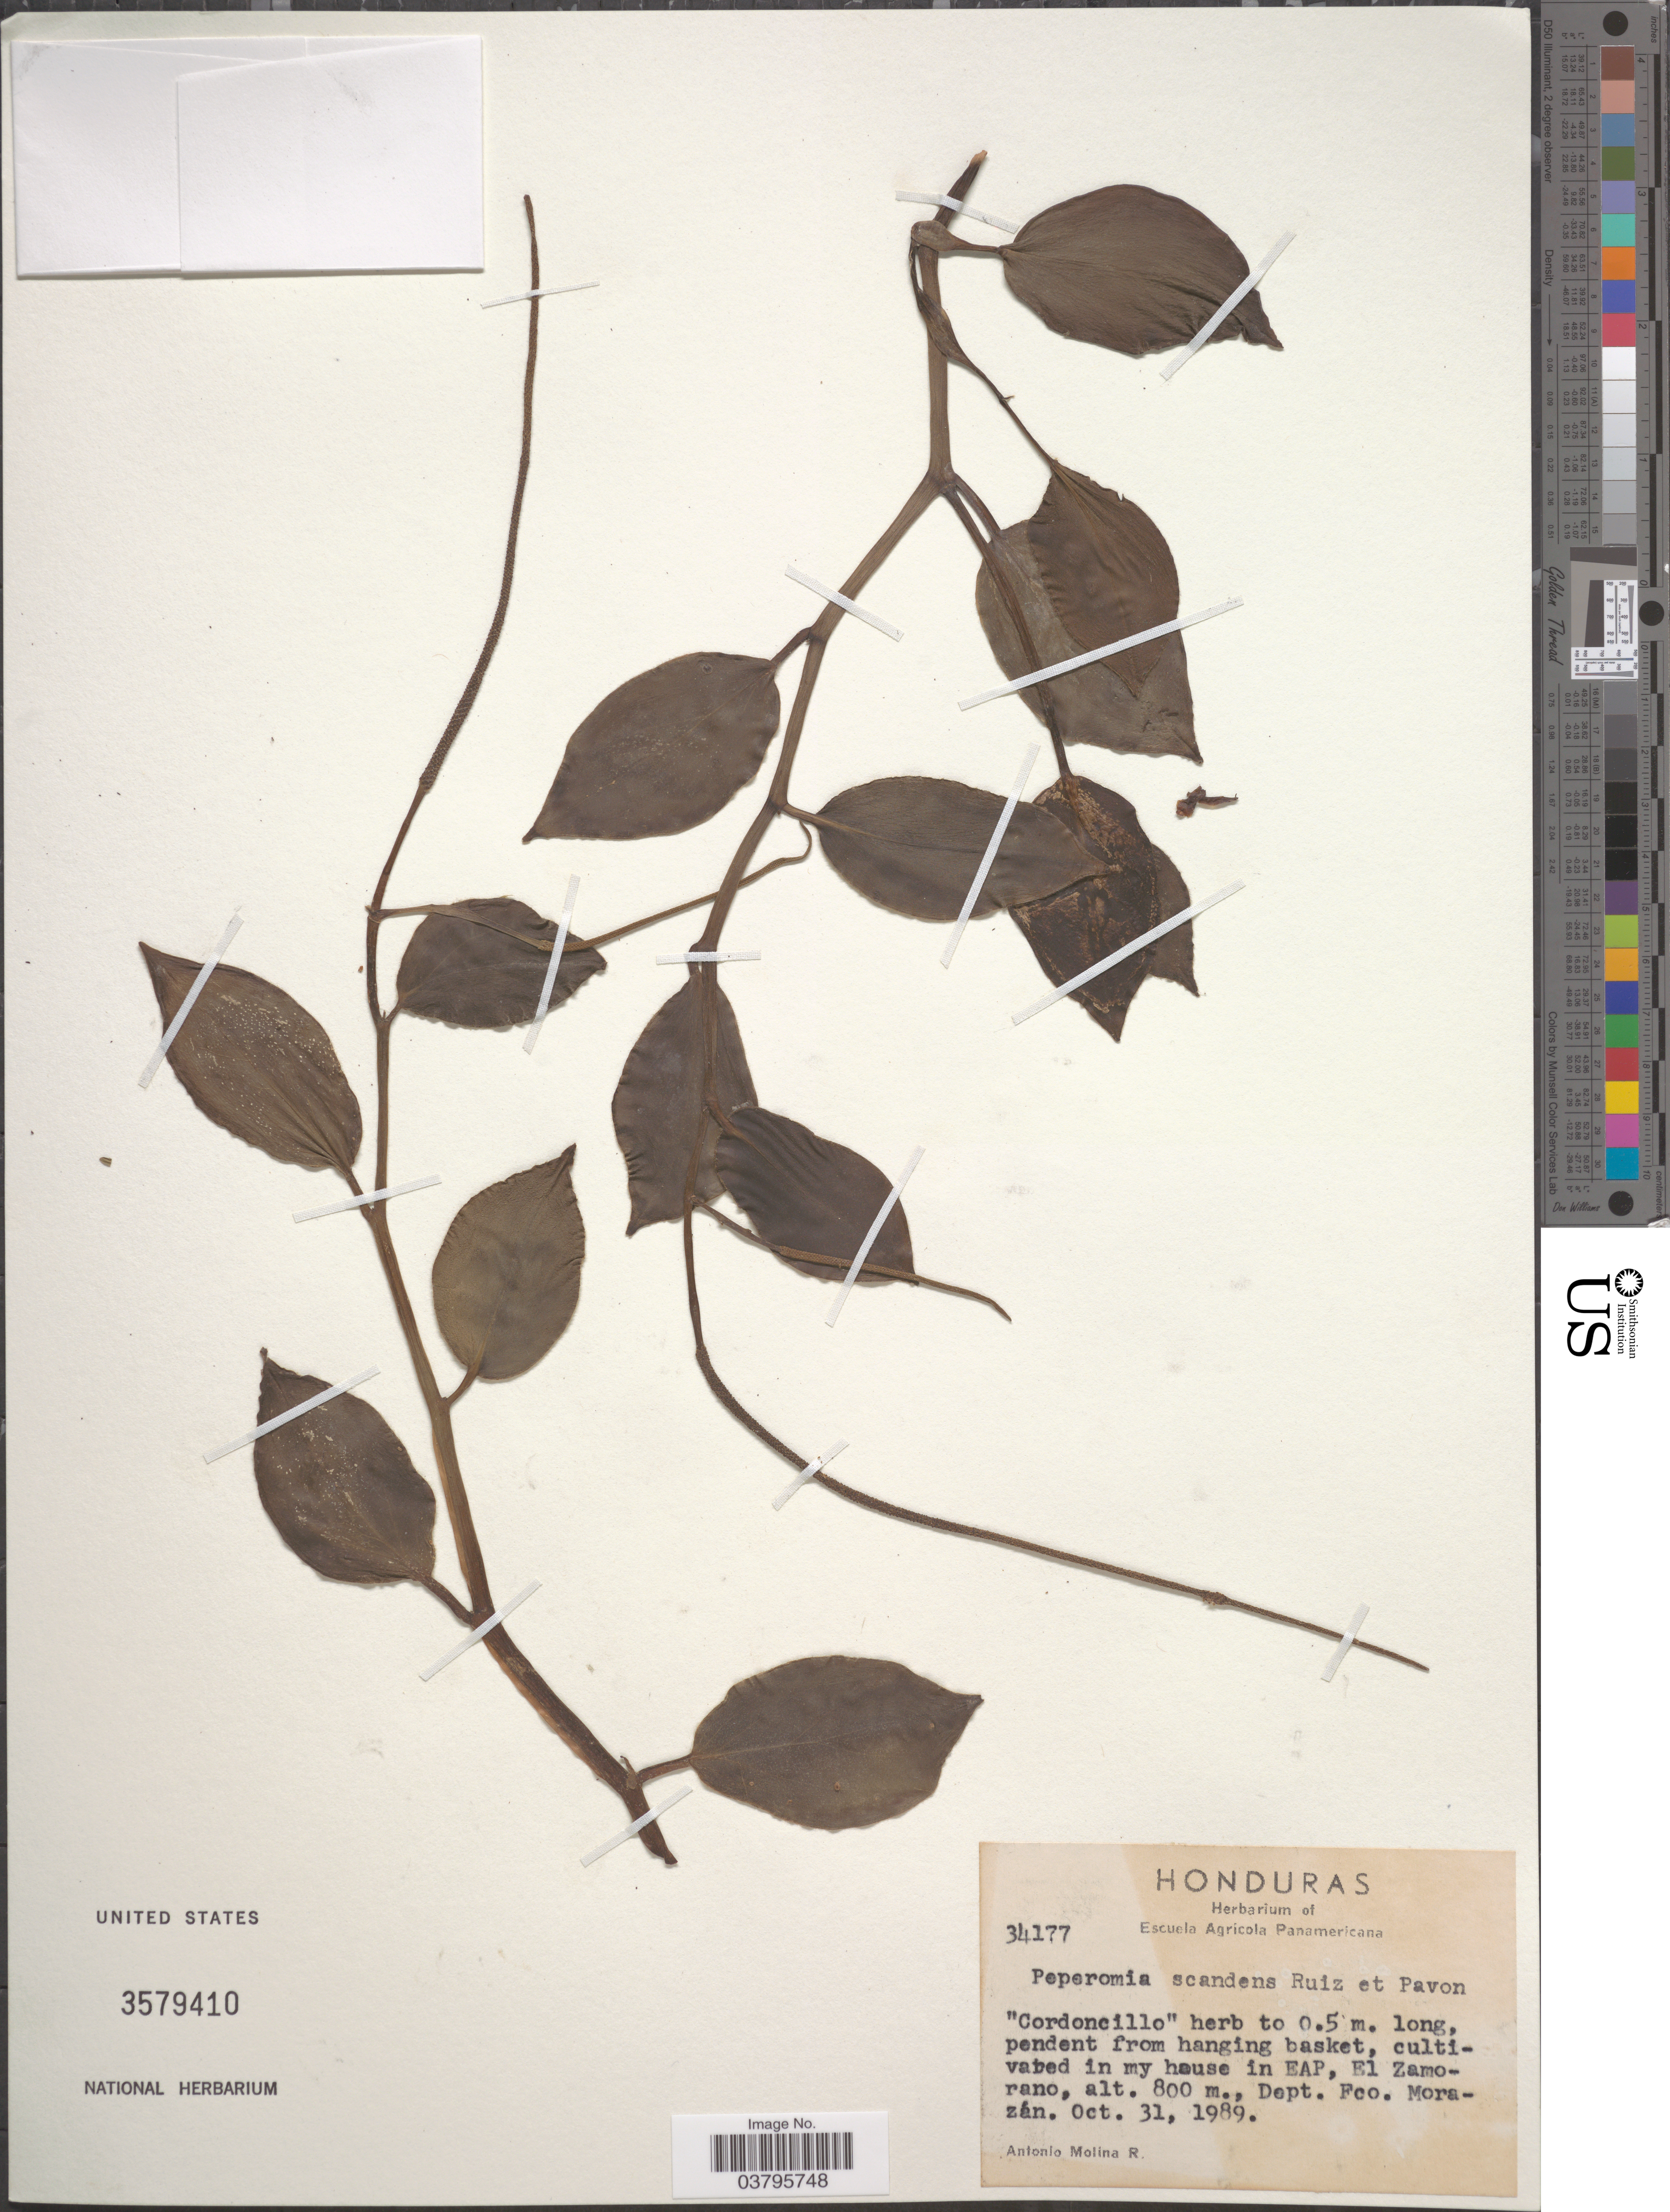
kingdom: Plantae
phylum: Tracheophyta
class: Magnoliopsida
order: Piperales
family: Piperaceae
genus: Peperomia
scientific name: Peperomia scandens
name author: Ruiz & Pav.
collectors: A. Molina R.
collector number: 34177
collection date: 1989-10-31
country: Honduras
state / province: Fco. Morazán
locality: In my house in EAP, El Zamorano. Dept. Fco. Morazán.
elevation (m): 800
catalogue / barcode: US 3579410